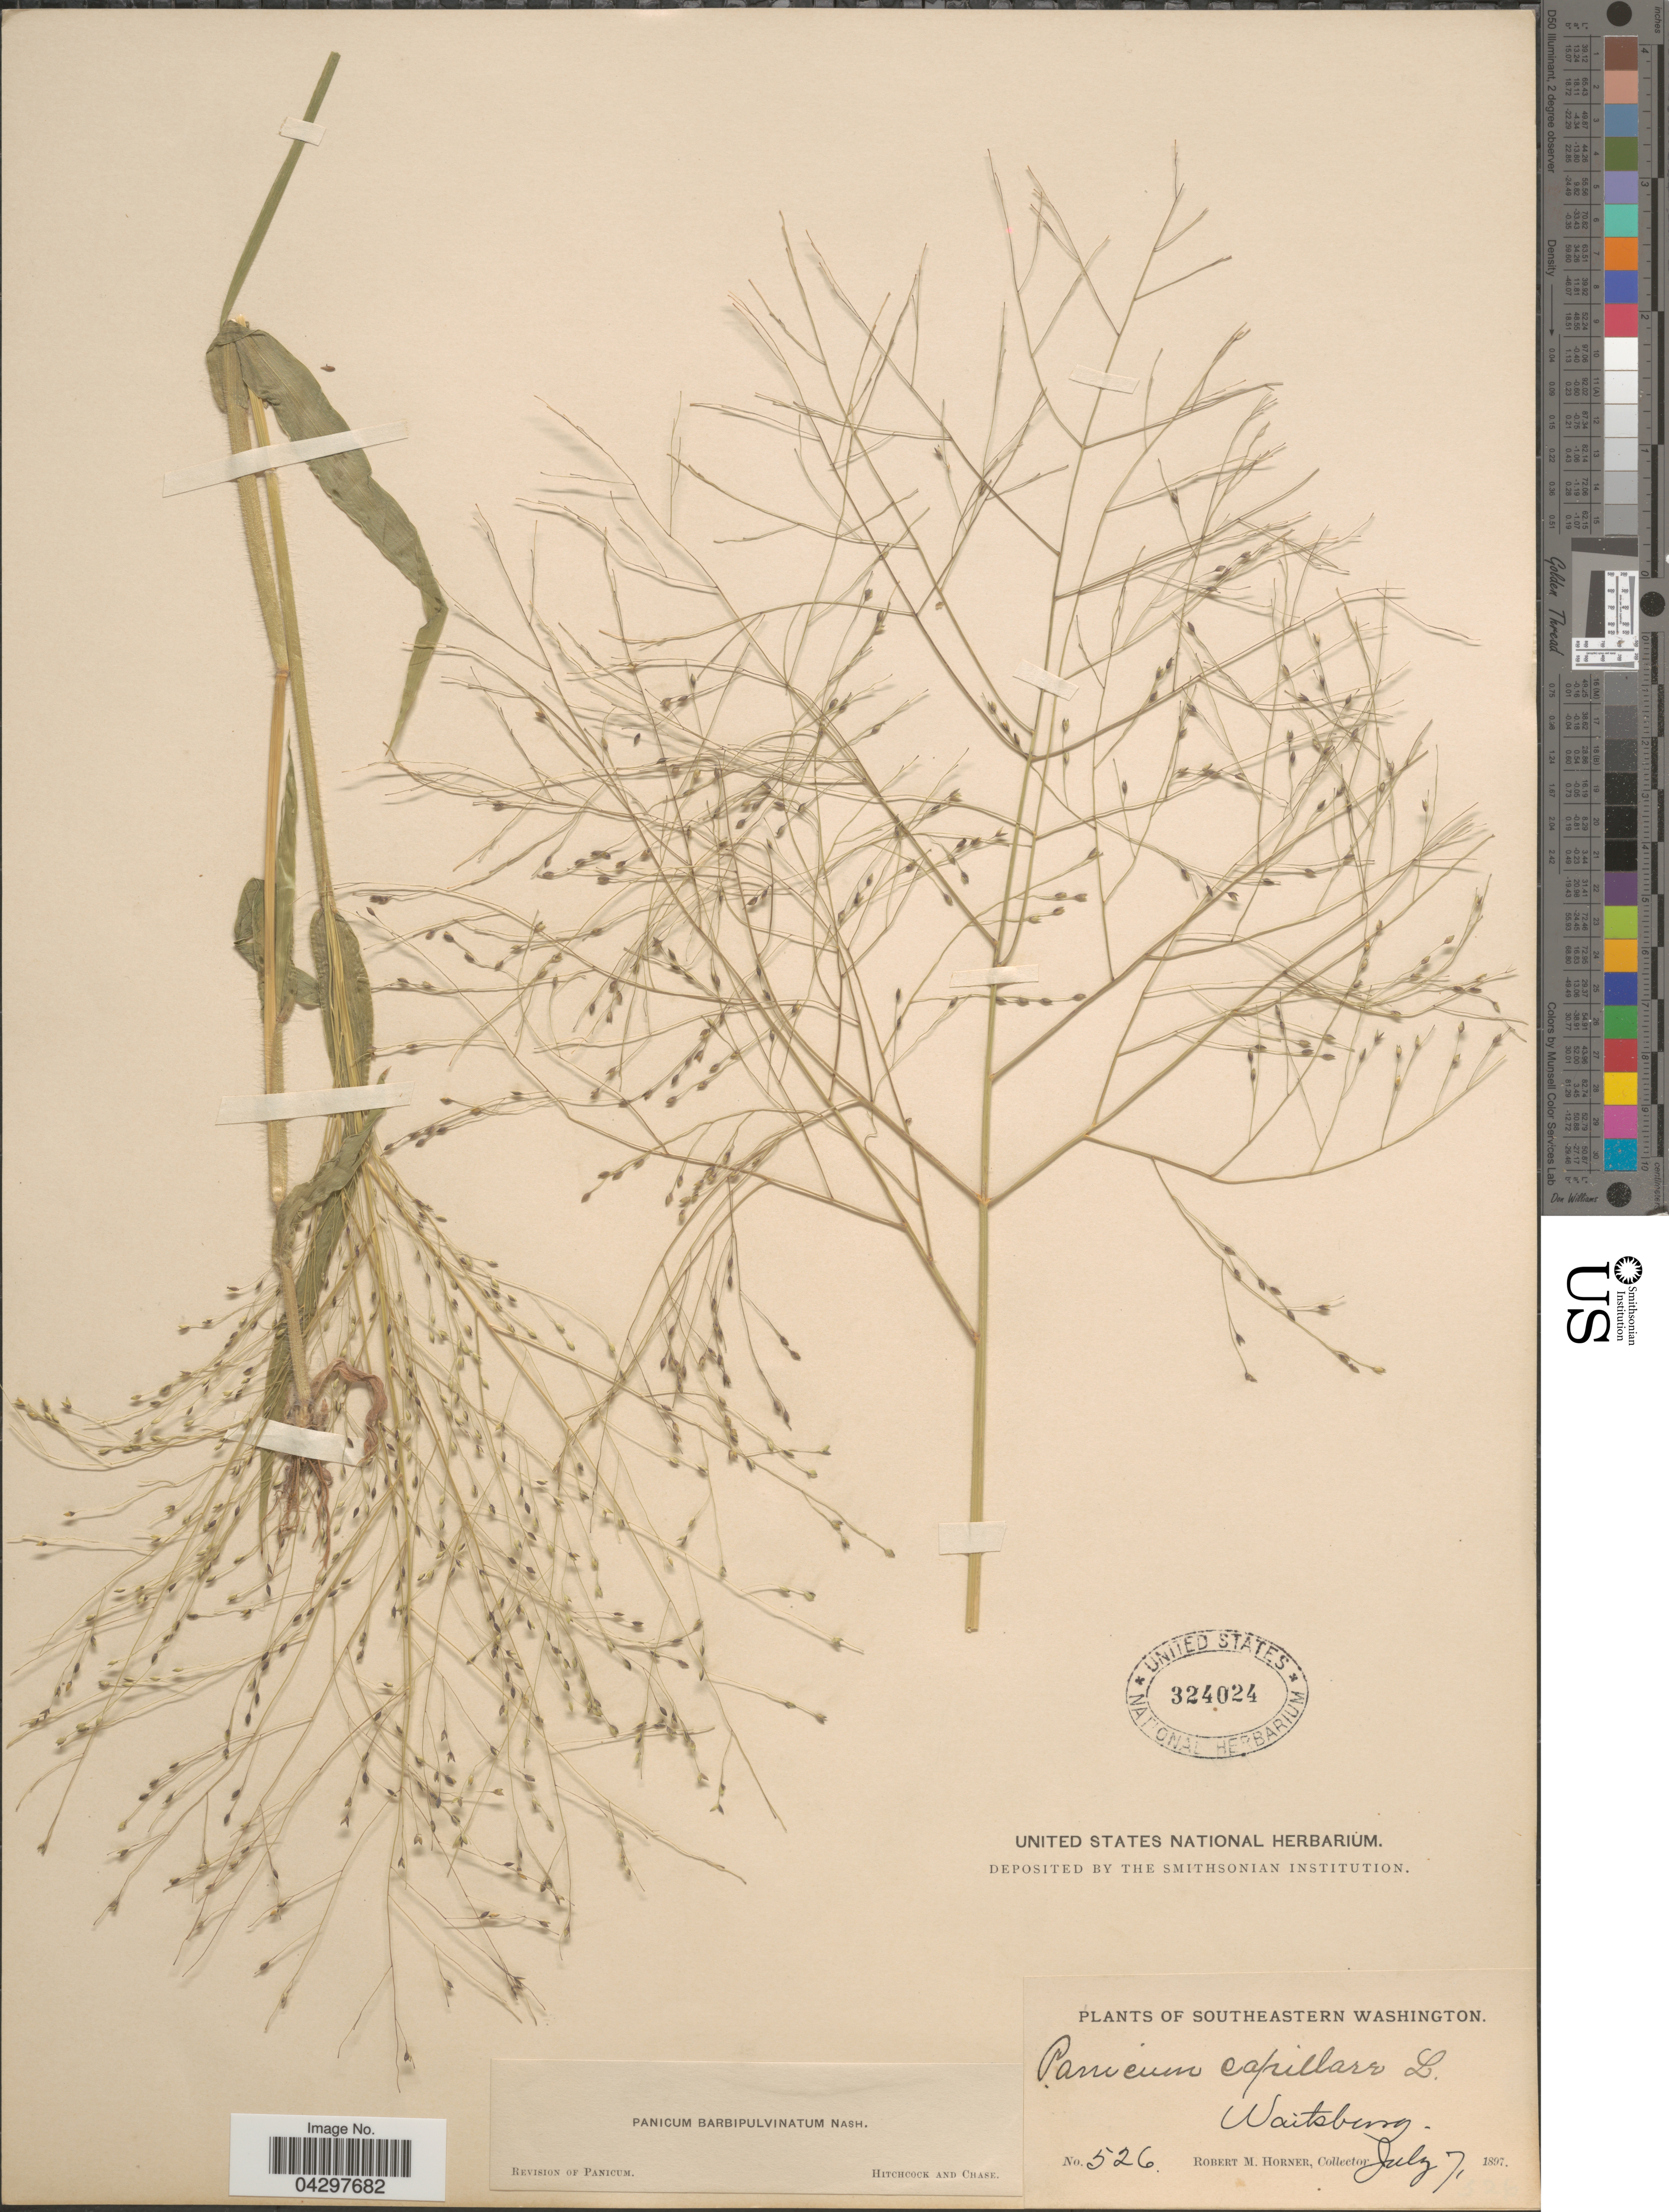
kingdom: Plantae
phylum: Tracheophyta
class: Liliopsida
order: Poales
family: Poaceae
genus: Panicum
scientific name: Panicum capillare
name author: L.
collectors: R. Horner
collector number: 526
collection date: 1897-07-07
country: United States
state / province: Washington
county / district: Walla Walla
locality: Southeastern Washington. Waitsburg.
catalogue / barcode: US 324024